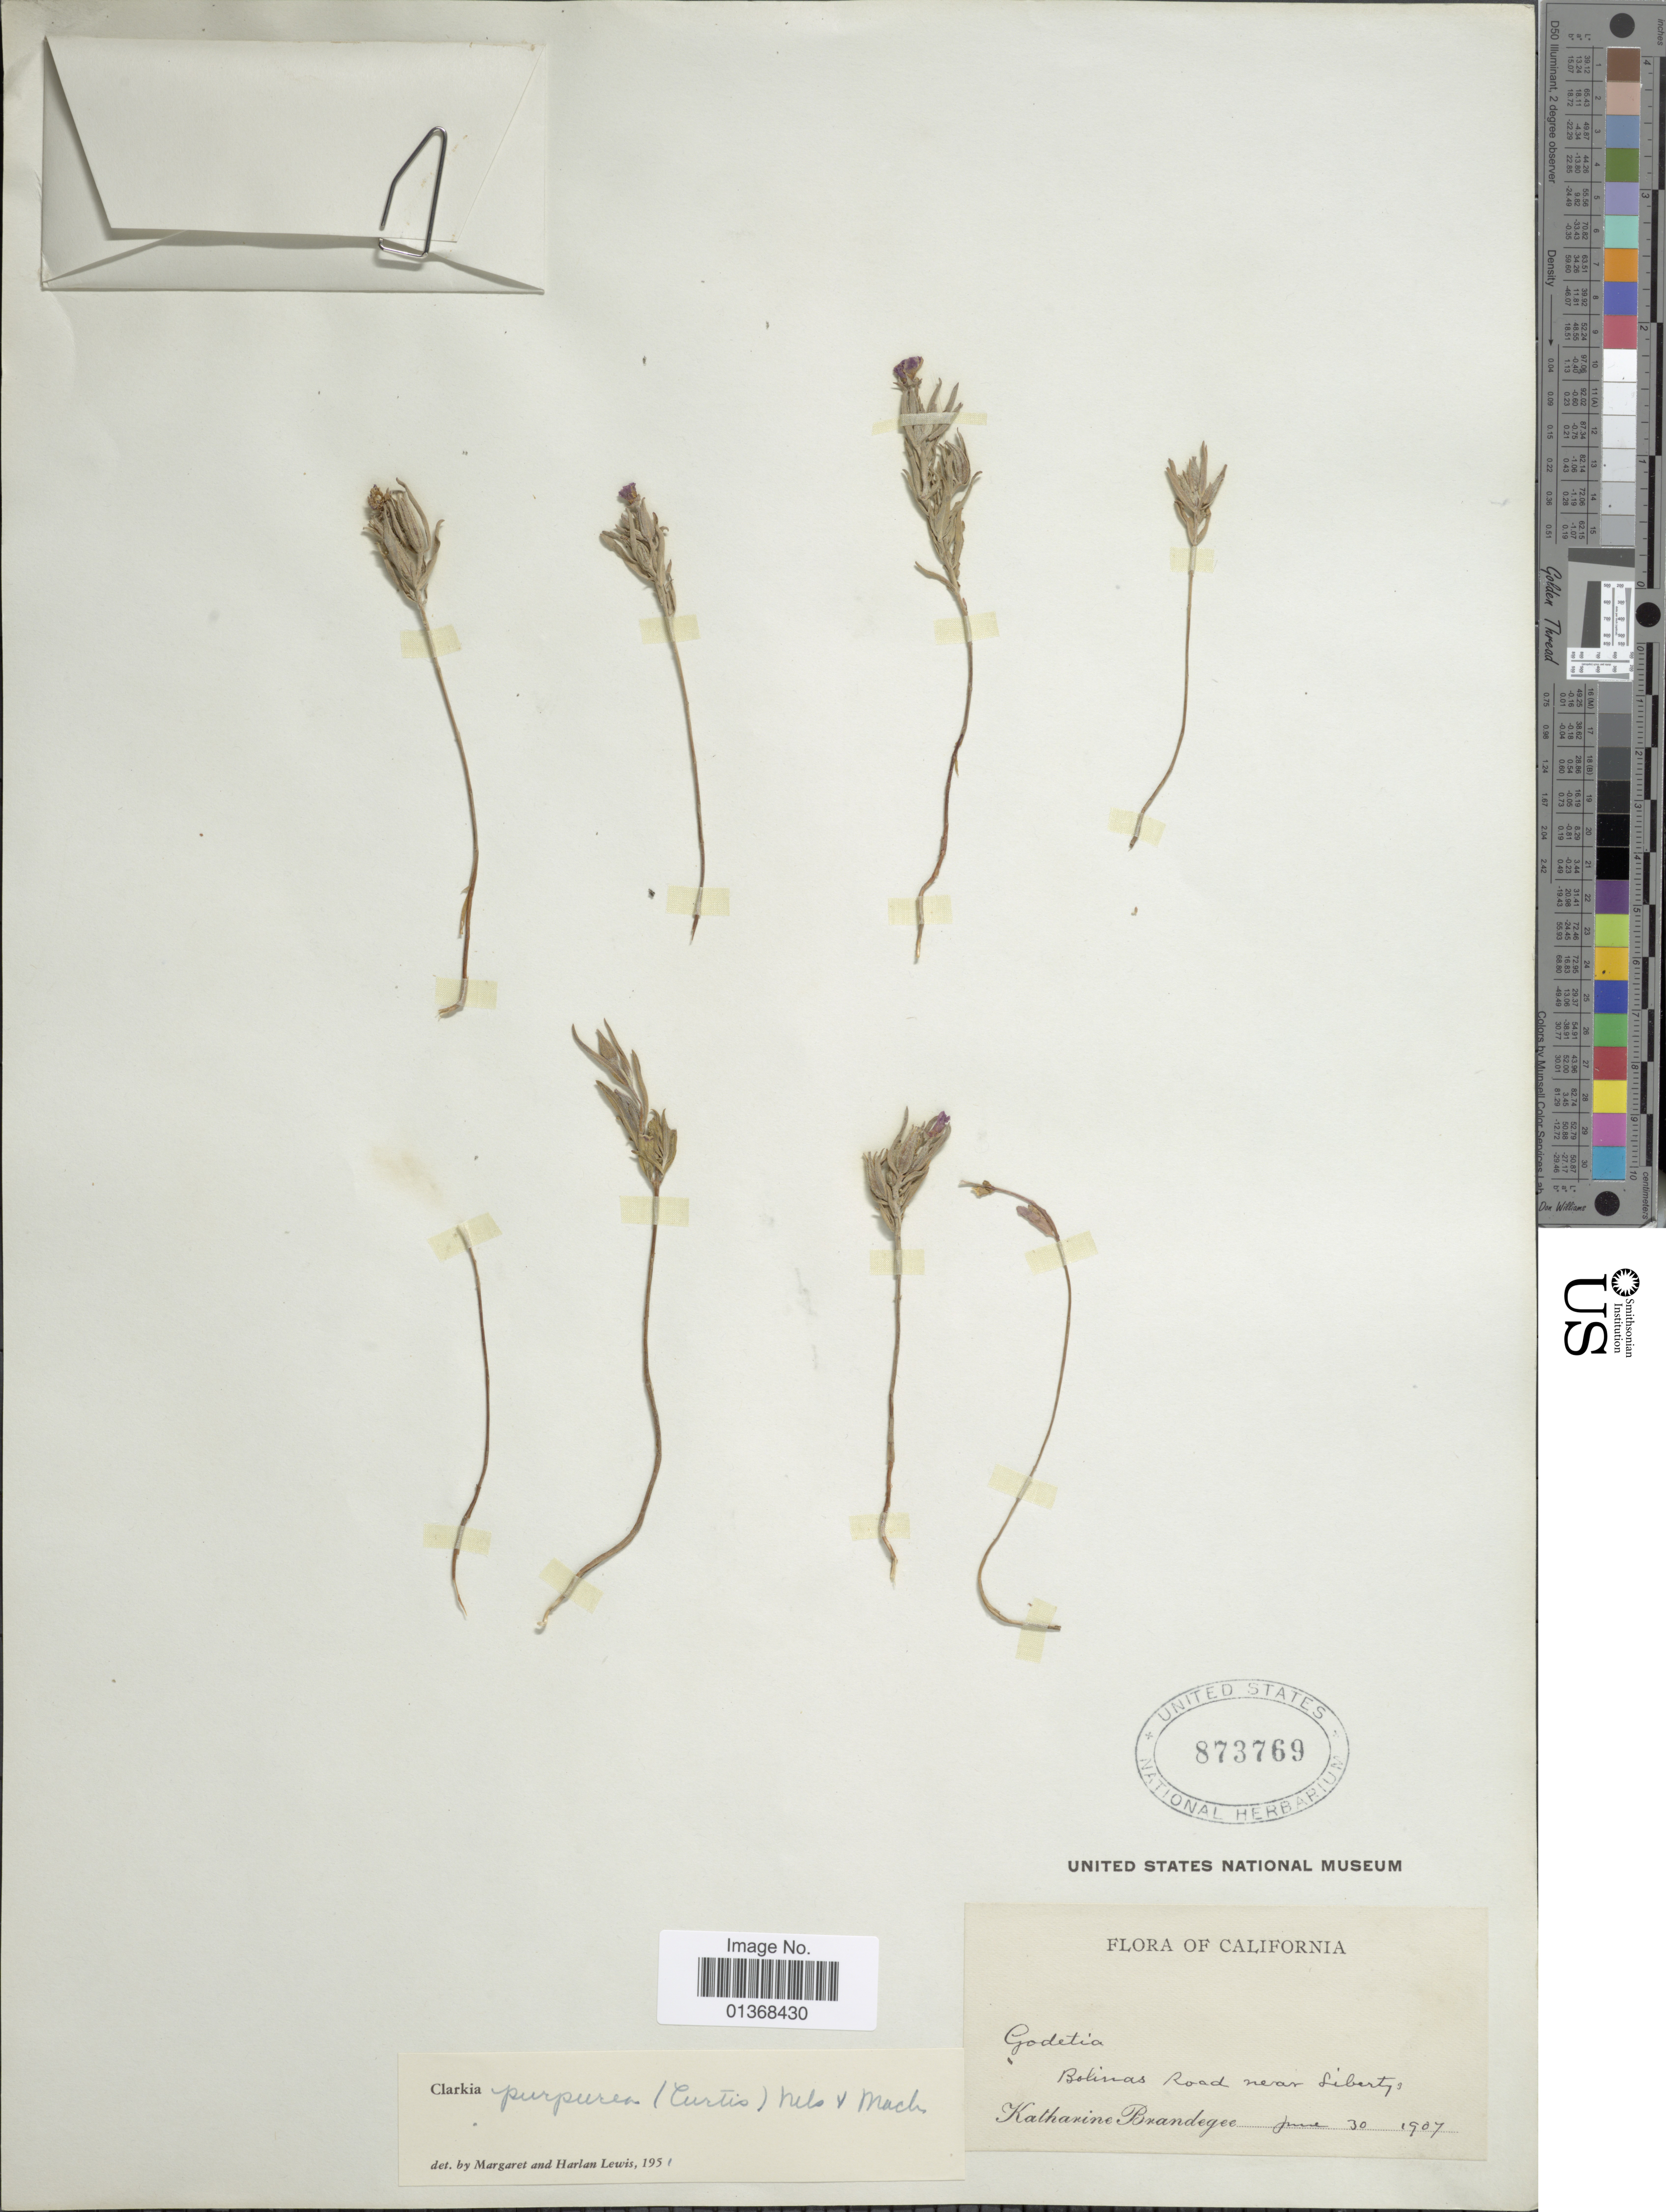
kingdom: Plantae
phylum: Tracheophyta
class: Magnoliopsida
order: Myrtales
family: Onagraceae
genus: Clarkia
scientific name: Clarkia purpurea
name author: (Curtis) A. Nelson & J.F. Macbr.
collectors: M. K. Brandegee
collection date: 1907-06-30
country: United States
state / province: California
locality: Bolinas Road near Liberty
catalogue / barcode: US 873769